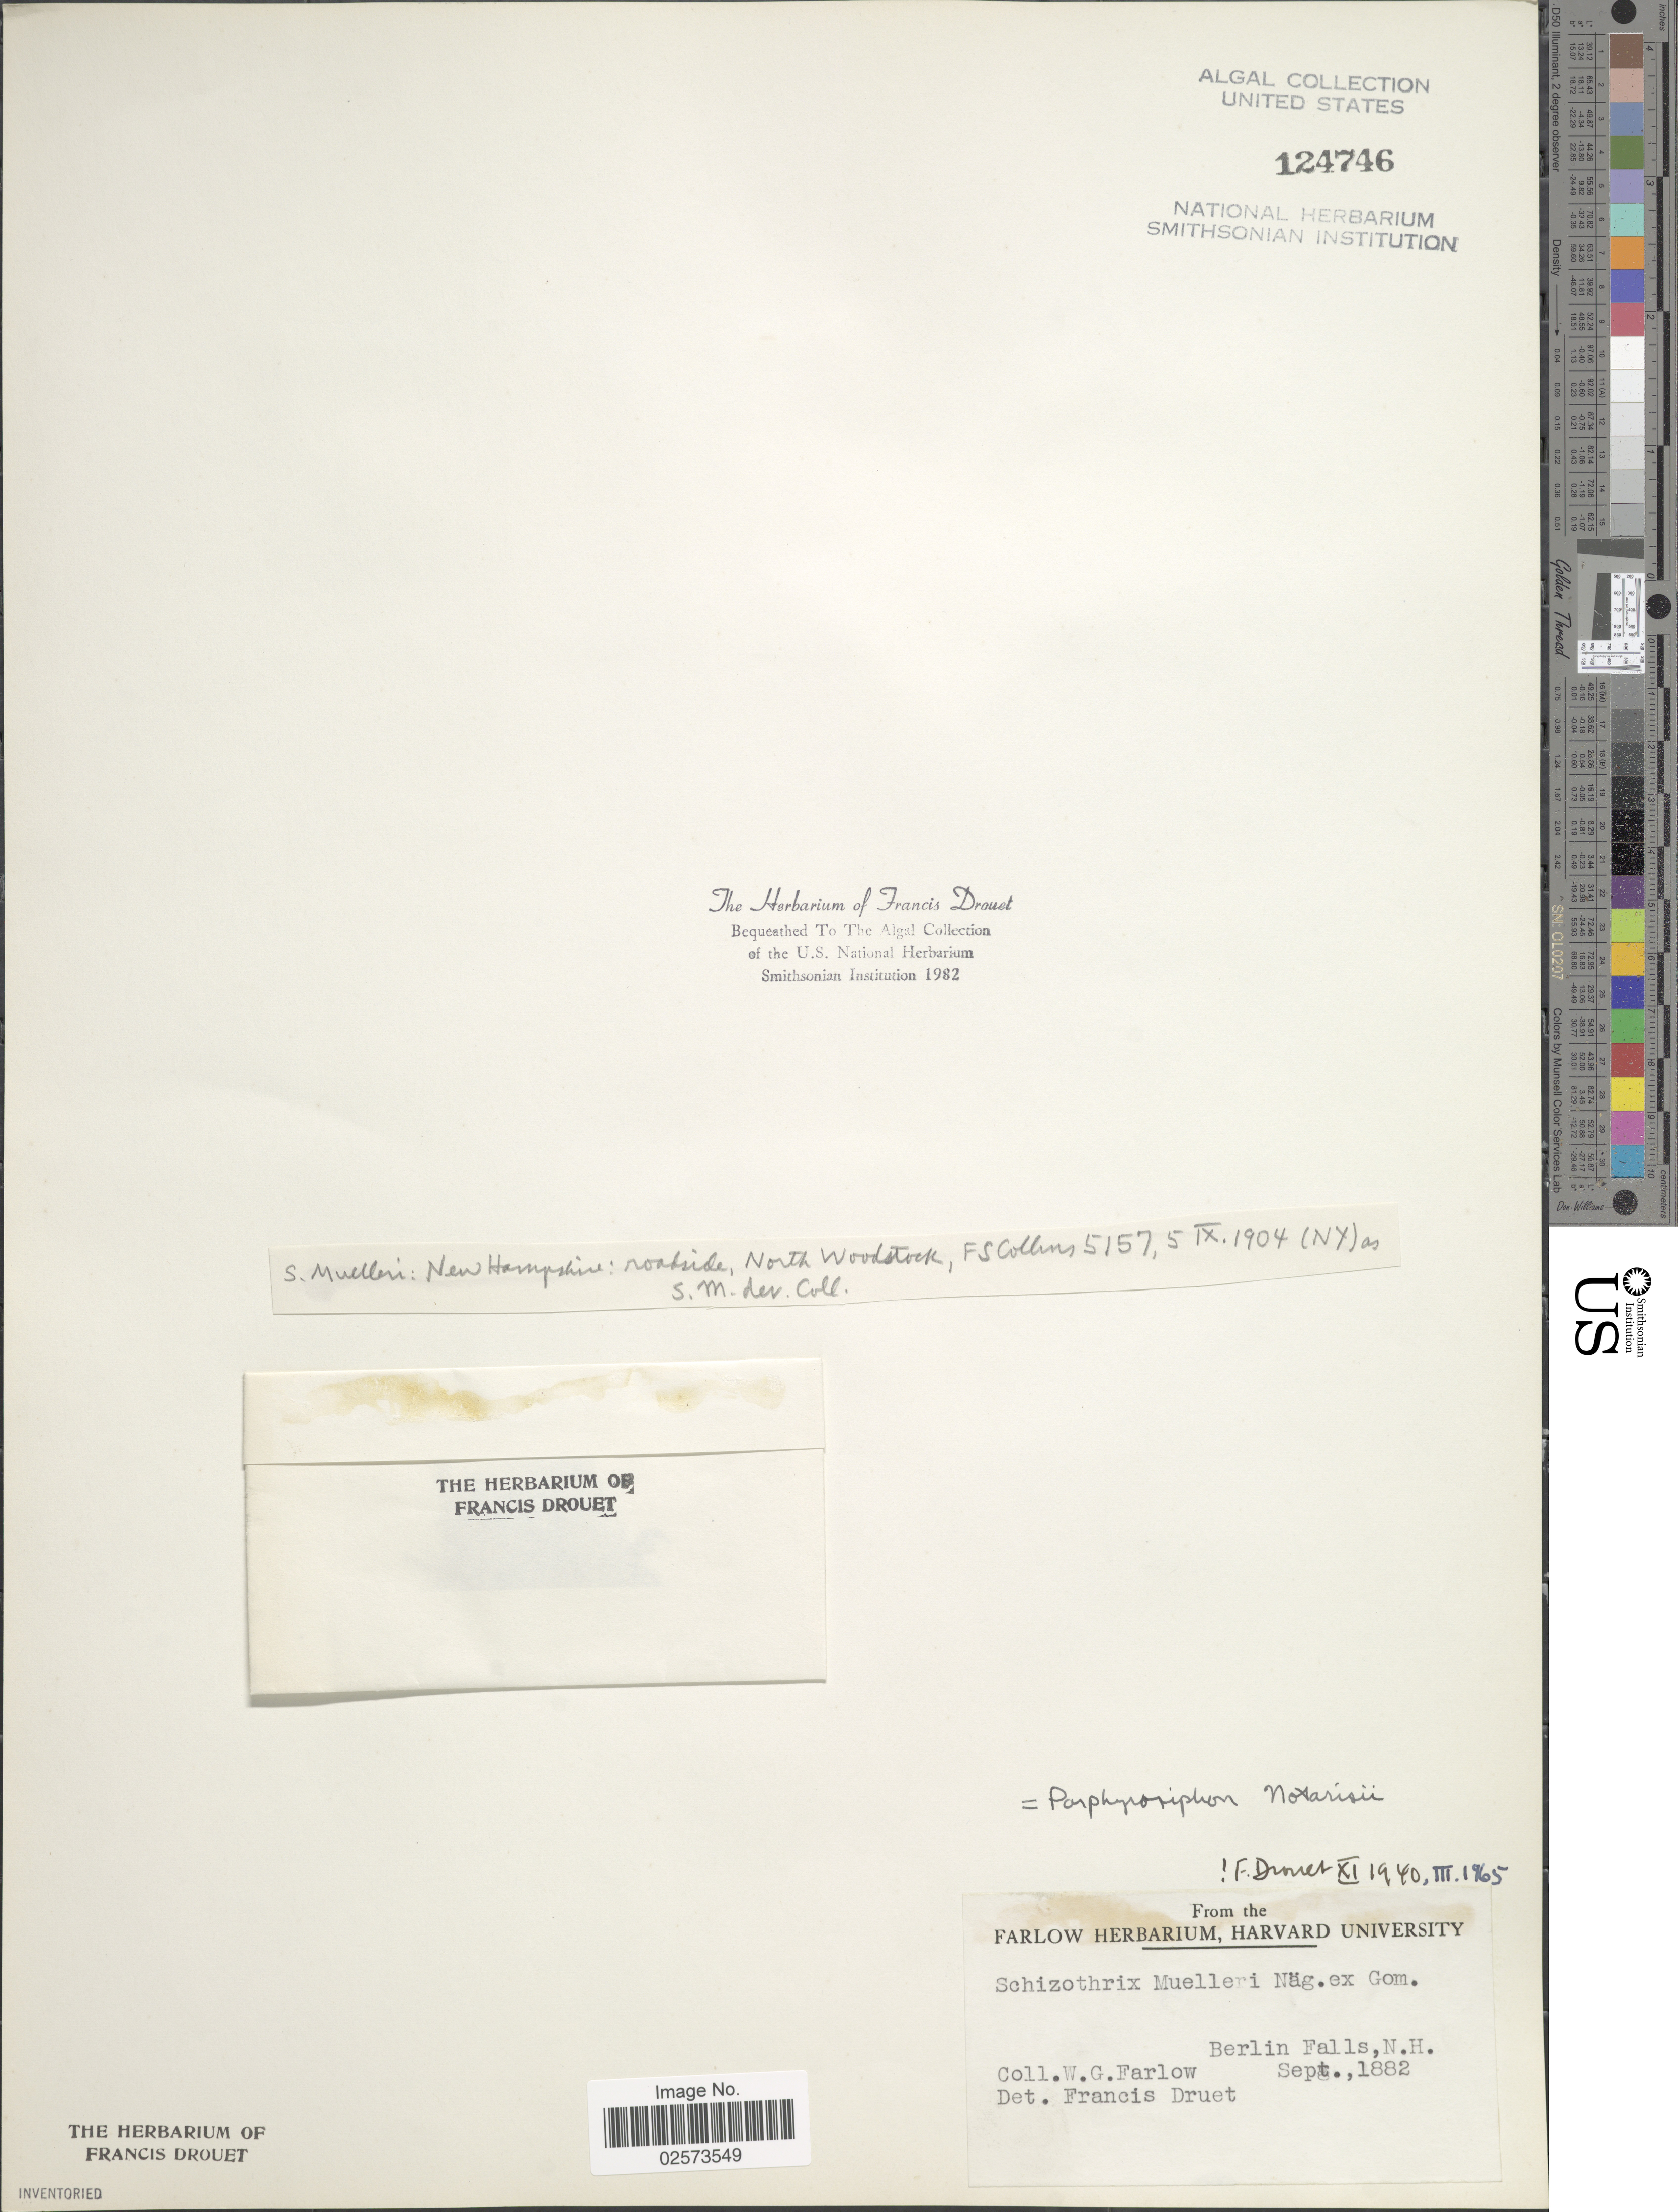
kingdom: Bacteria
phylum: Cyanobacteria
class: Cyanobacteriia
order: Cyanobacteriales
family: Microcoleaceae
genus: Porphyrosiphon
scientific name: Porphyrosiphon notarisii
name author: Kütz. ex Gomont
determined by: Drouet, F. E.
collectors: W. G. Farlow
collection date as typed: Sep 1882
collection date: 1882-09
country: United States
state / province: New Hampshire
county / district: Coos County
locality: Berlin Falls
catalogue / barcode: US 124746